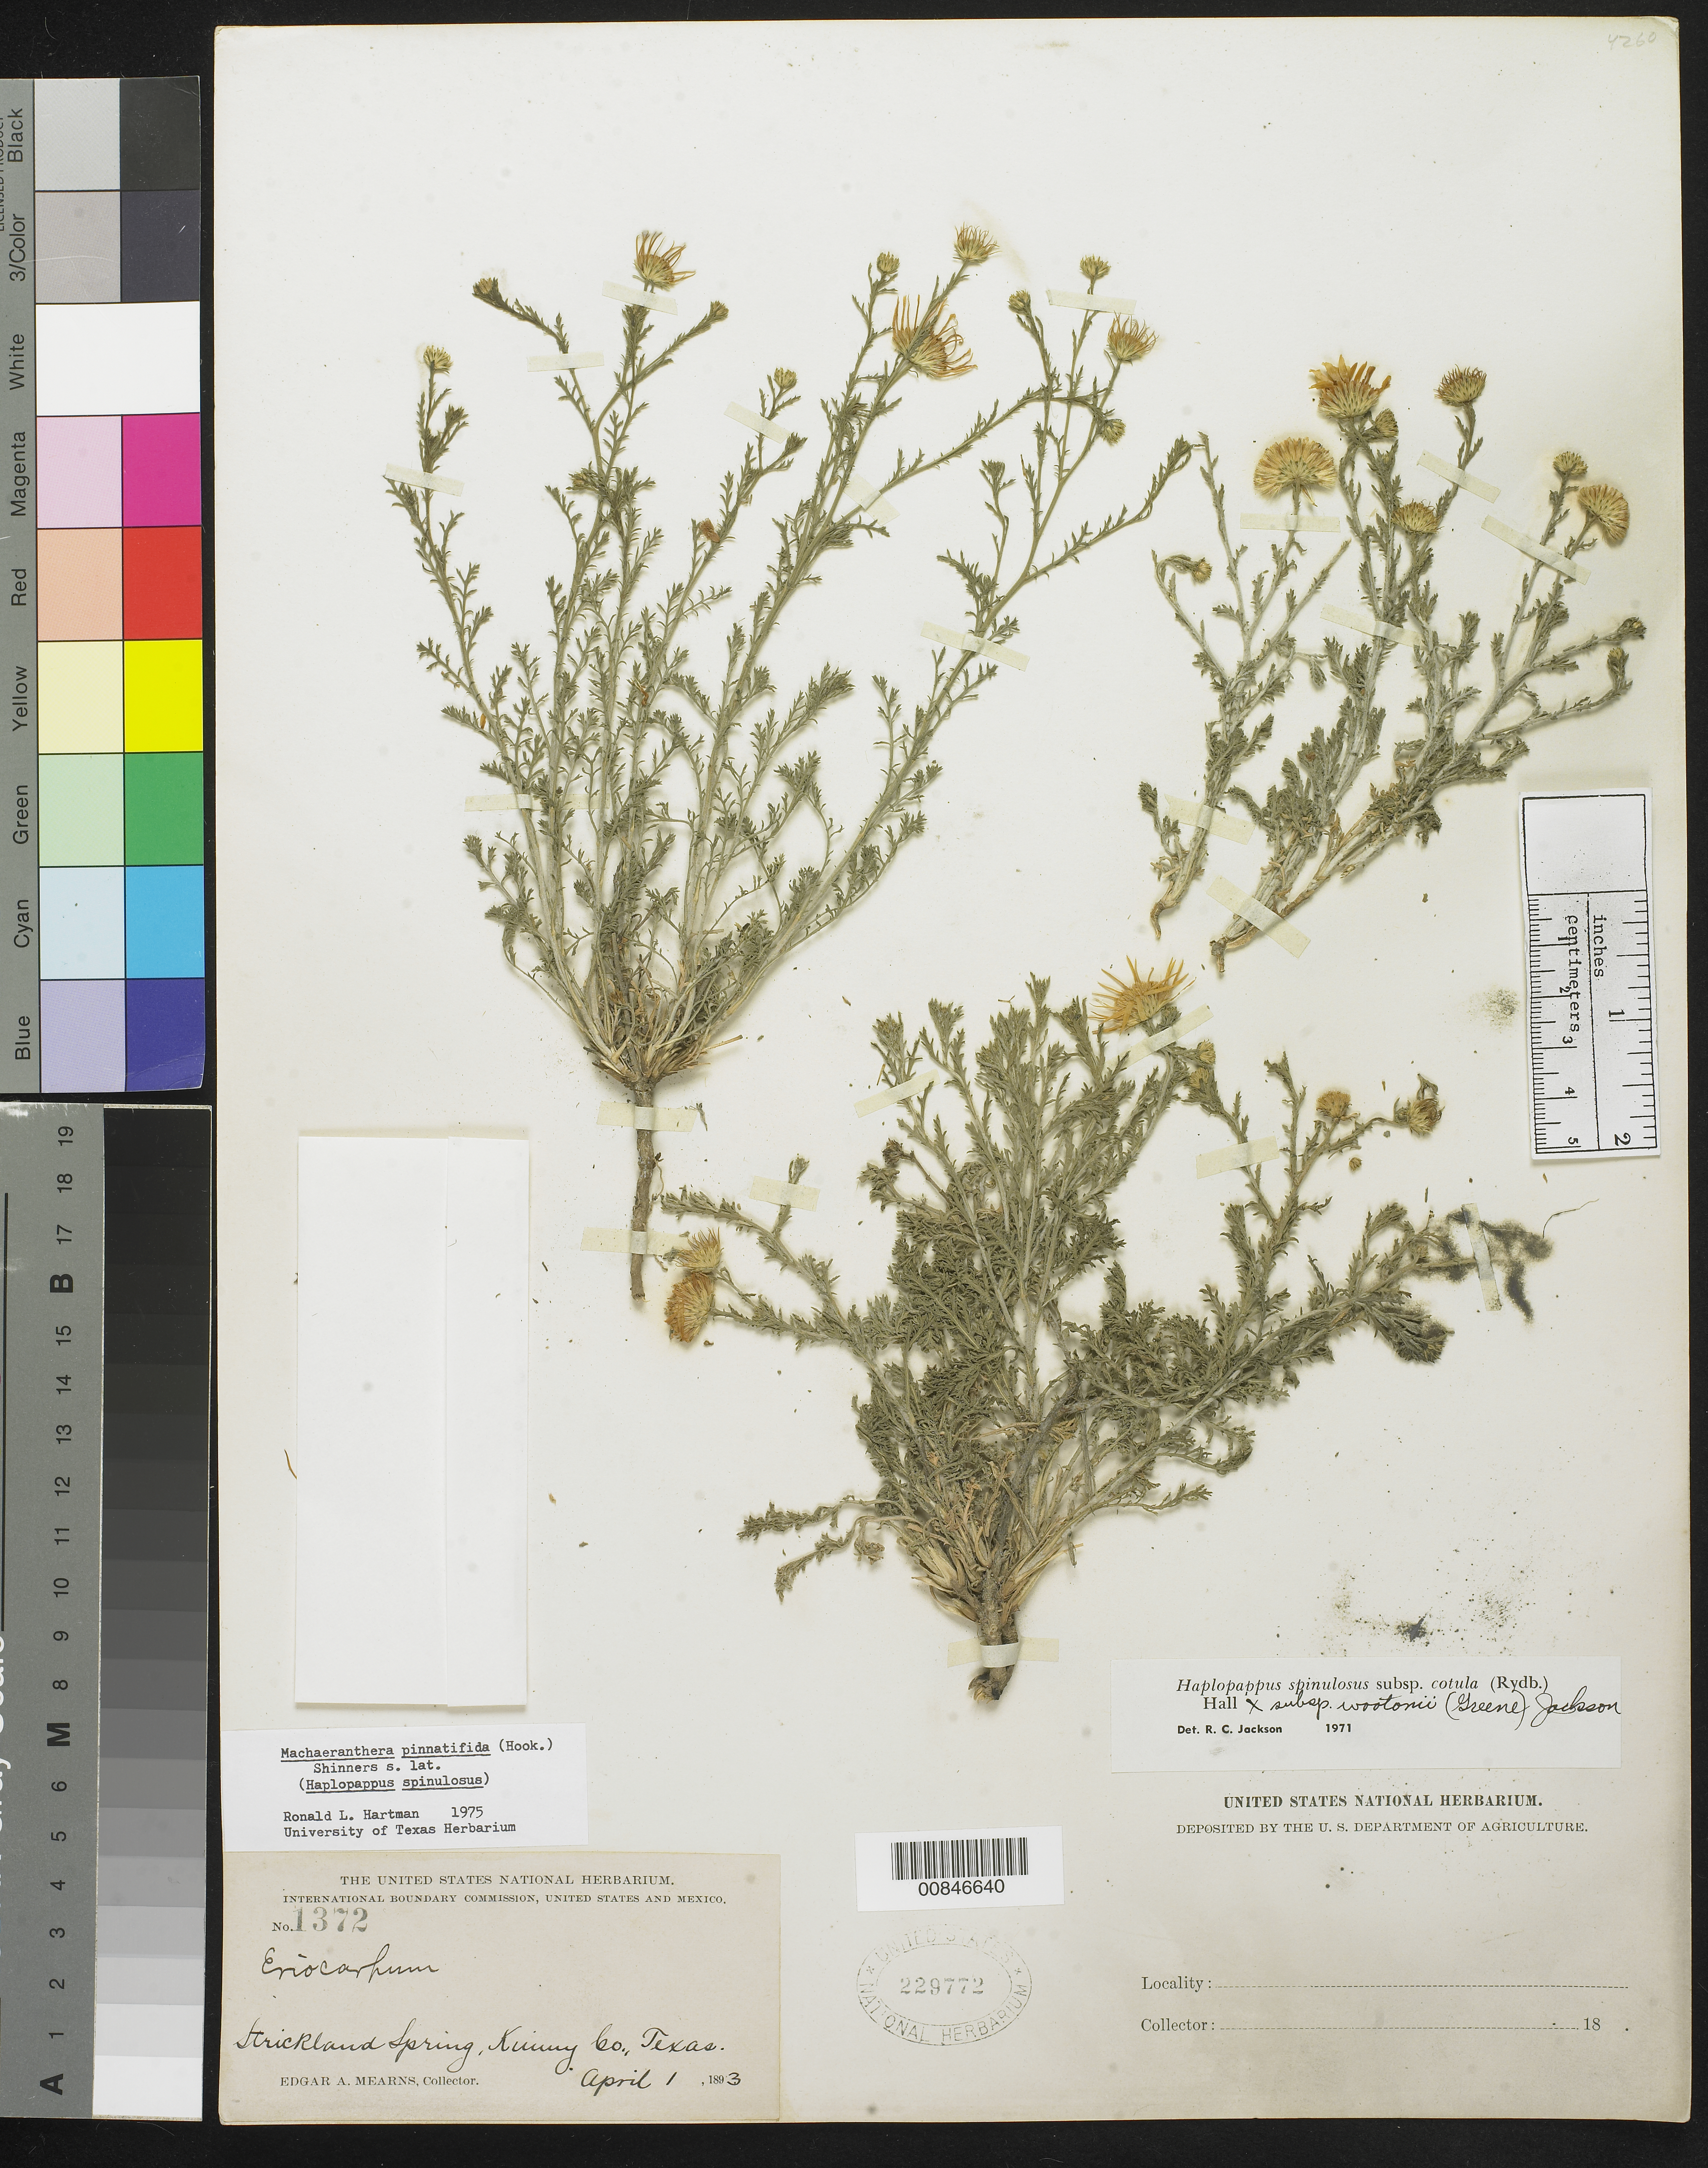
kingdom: Plantae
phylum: Tracheophyta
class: Magnoliopsida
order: Asterales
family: Asteraceae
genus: Machaeranthera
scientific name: Machaeranthera pinnatifida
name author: (Hook.) Shinners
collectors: E. A. Mearns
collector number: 1372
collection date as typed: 01 Apr 1893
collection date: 1893-04-01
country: United States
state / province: Texas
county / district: Kinney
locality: Strickland Spring, Kinney County, Texas.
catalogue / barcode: US 229772